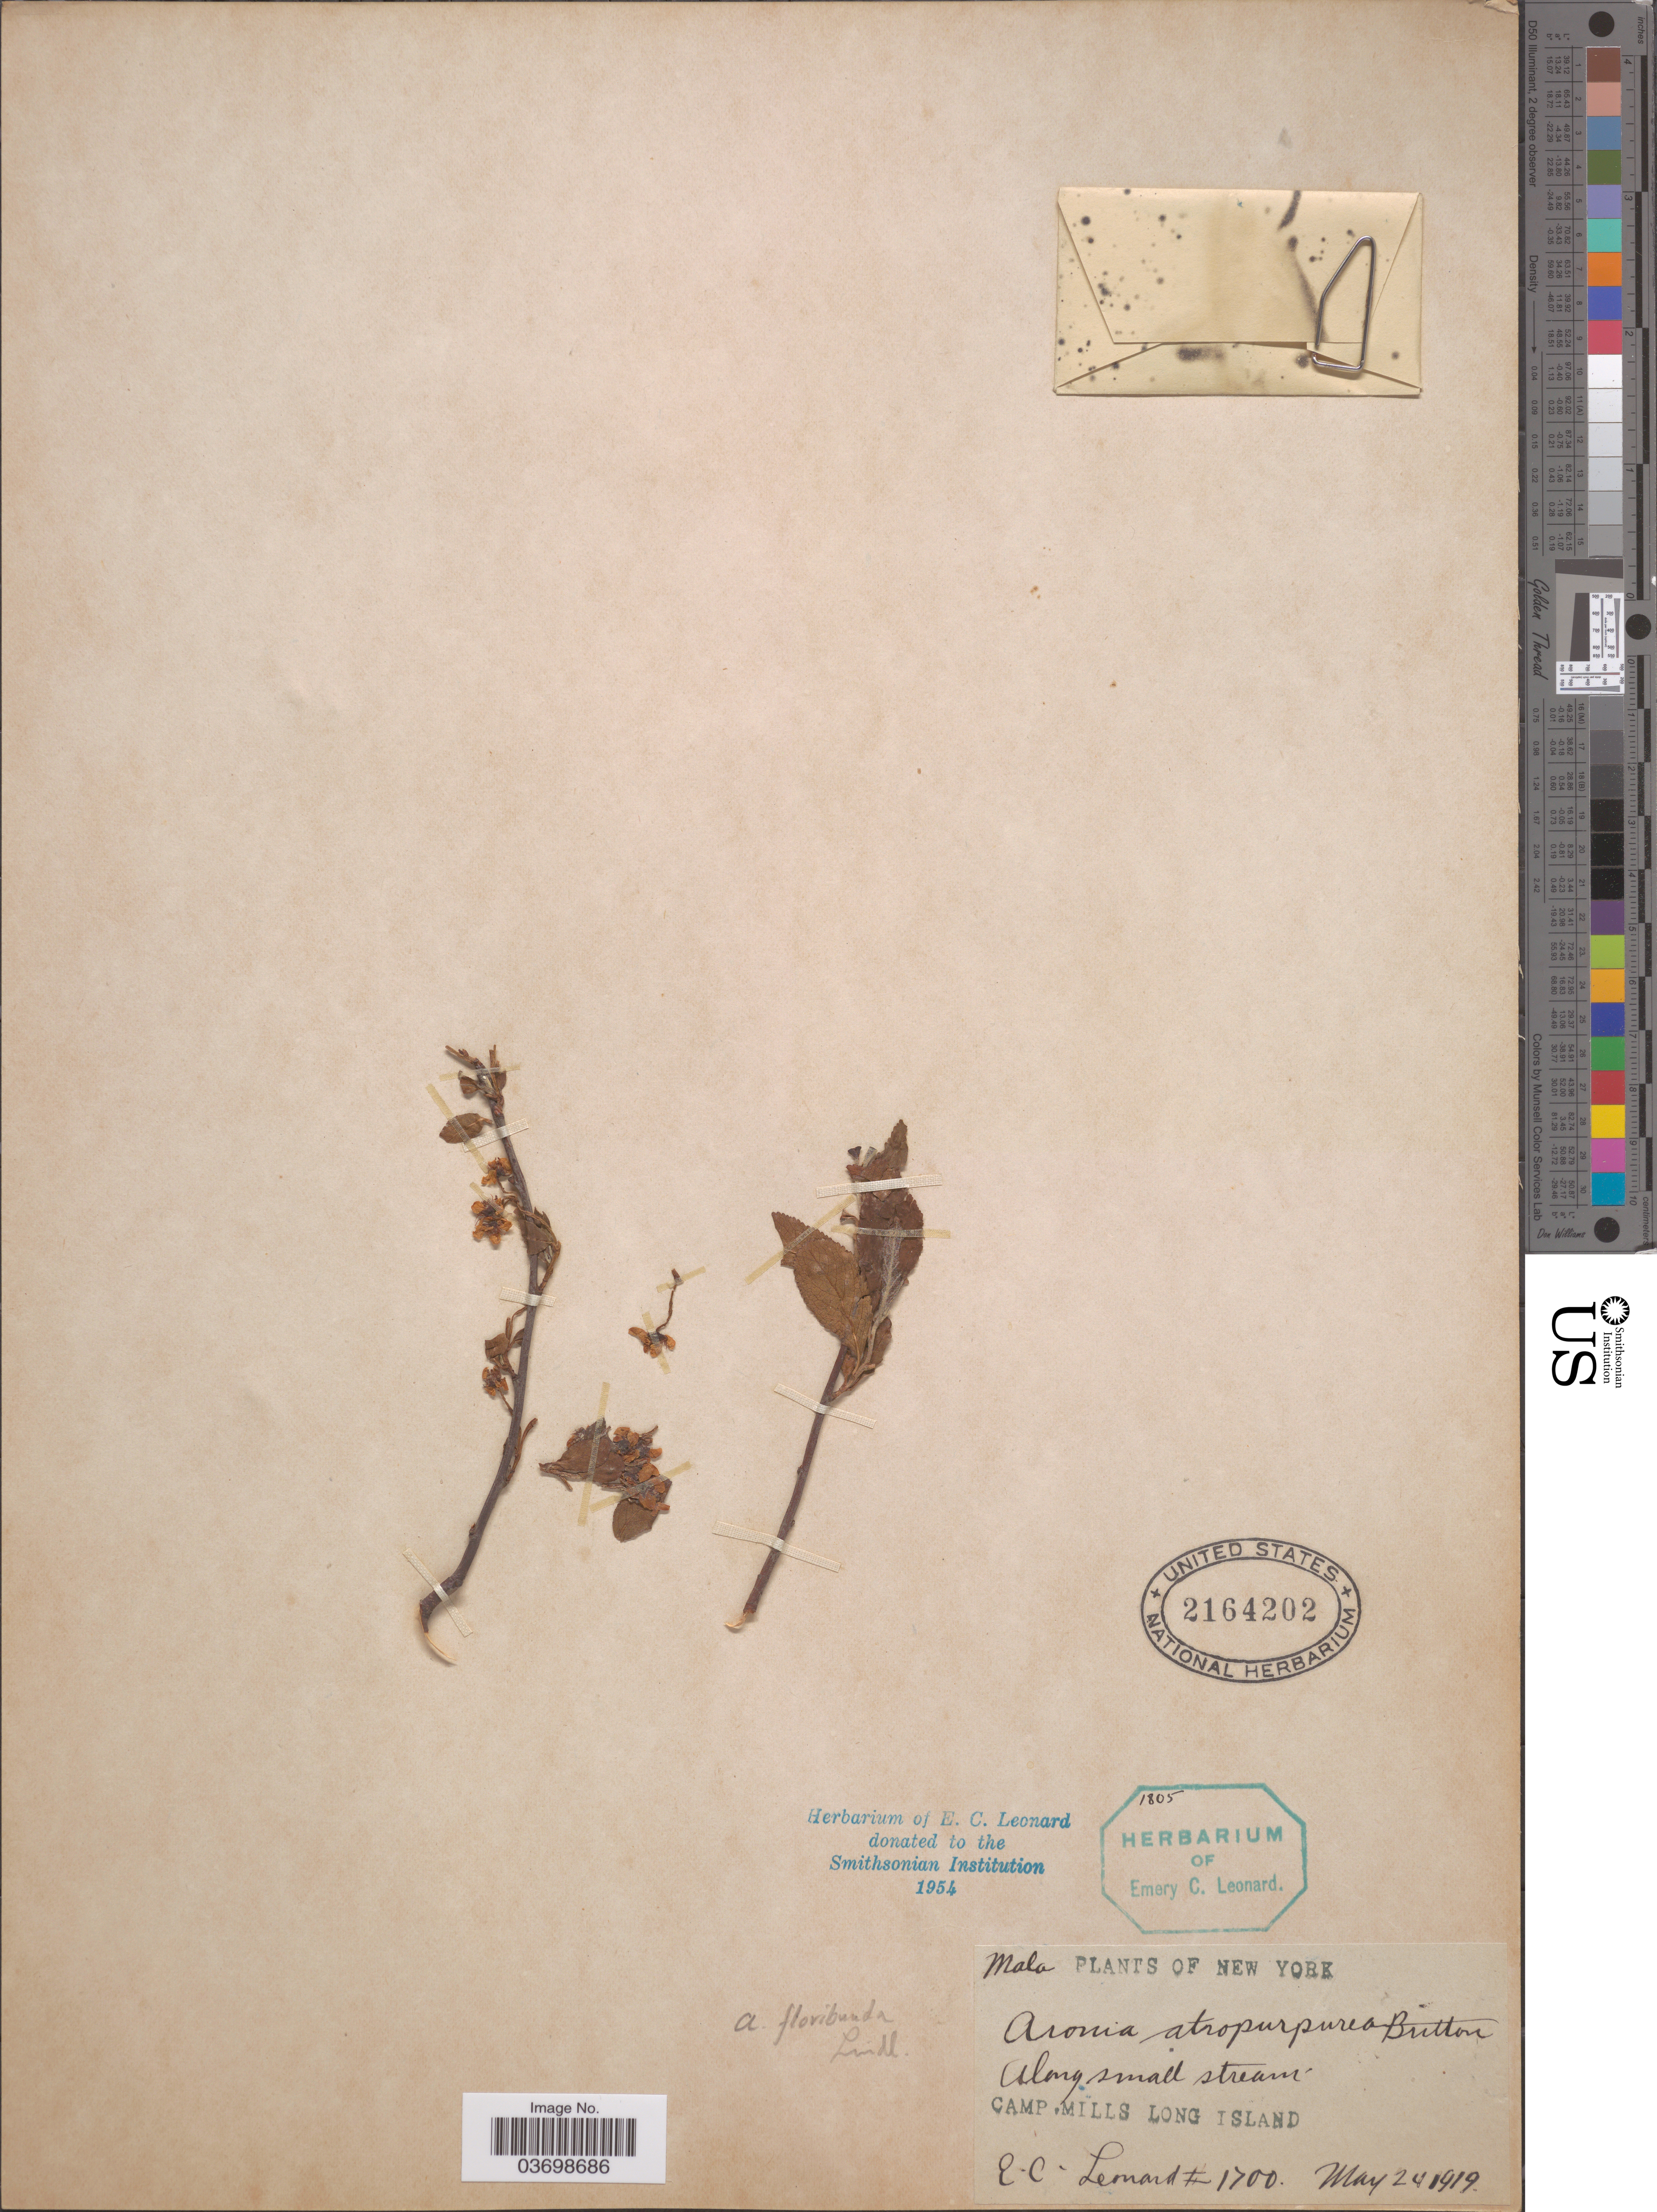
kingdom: Plantae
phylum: Tracheophyta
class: Magnoliopsida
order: Rosales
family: Rosaceae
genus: Aronia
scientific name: Aronia x prunifolia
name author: (Marshall) Rehder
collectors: E. C. Leonard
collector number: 1700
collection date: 1919-05-24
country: United States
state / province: New York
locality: Along small stream. Camp Mills Long Island.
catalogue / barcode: US 2164202